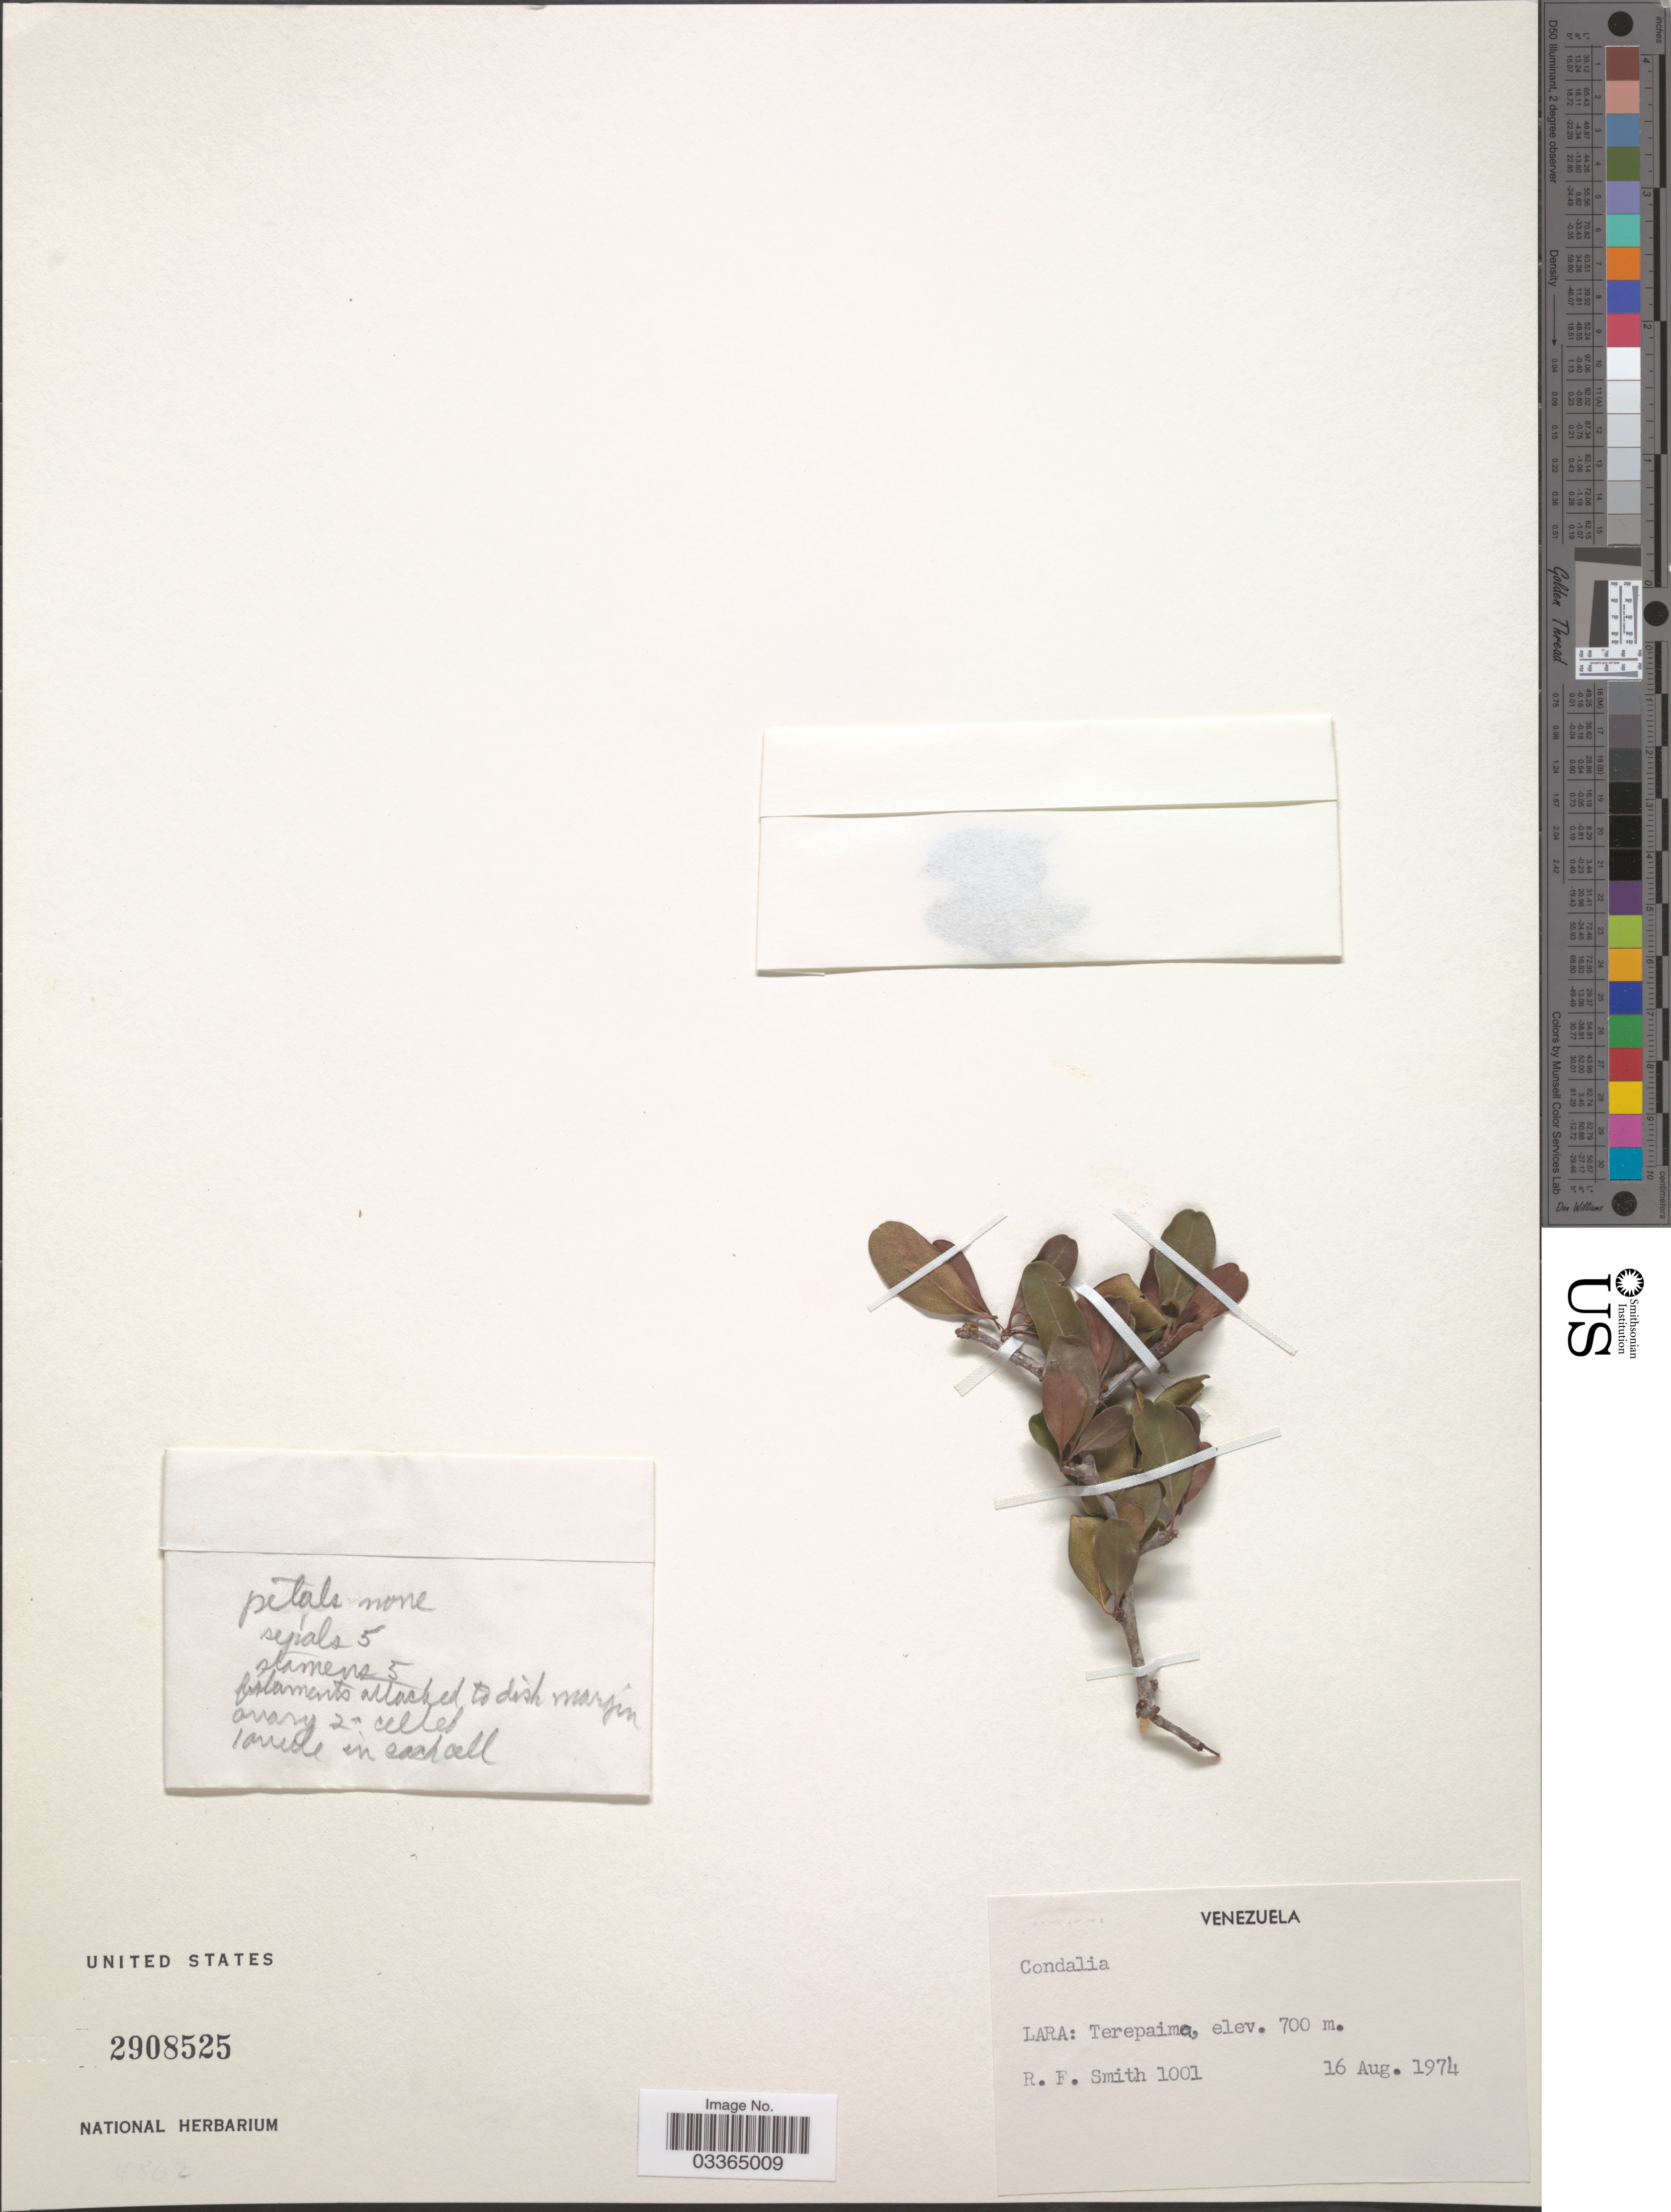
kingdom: Plantae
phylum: Tracheophyta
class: Magnoliopsida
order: Rosales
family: Rhamnaceae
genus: Condalia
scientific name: Condalia sp.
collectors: R. F. Smith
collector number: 1001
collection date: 1974-08-16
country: Venezuela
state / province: Lara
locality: Terepaima.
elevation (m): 700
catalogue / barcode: US 2908525